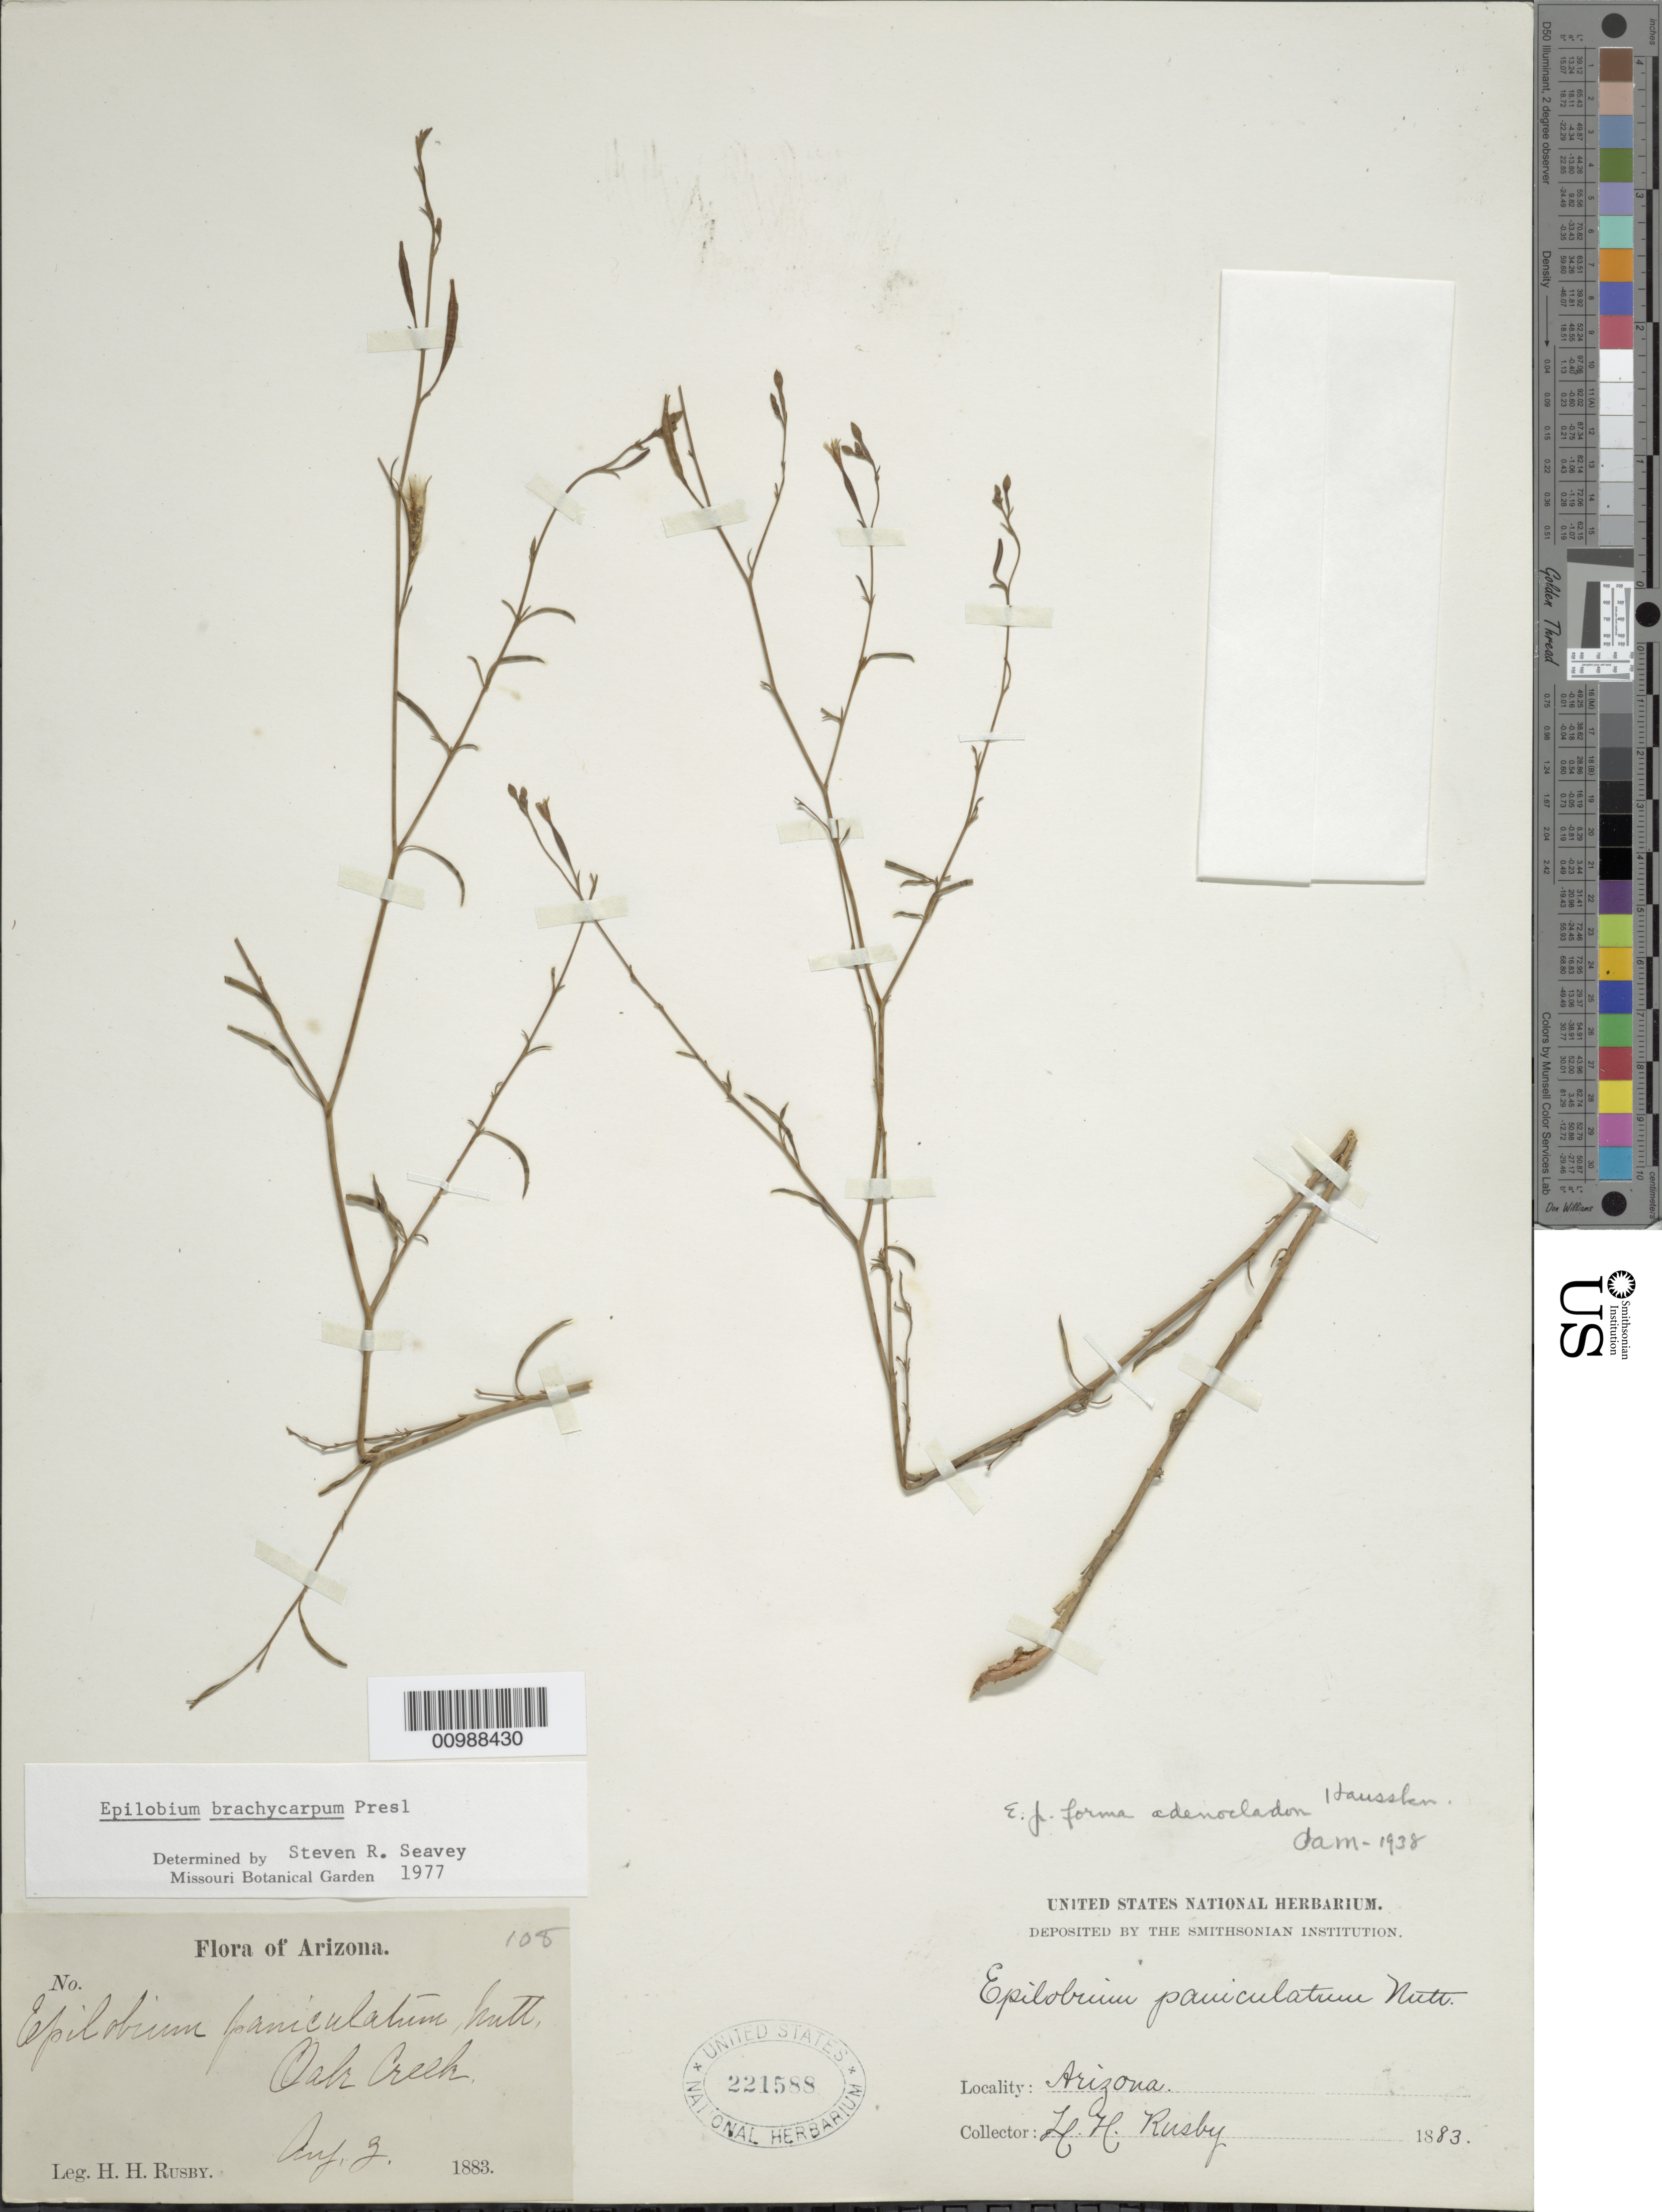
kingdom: Plantae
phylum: Tracheophyta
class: Magnoliopsida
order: Myrtales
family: Onagraceae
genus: Epilobium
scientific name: Epilobium brachycarpum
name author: C. Presl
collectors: H. H. Rusby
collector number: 108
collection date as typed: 03 Aug 1883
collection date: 1883-08-03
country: United States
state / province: Arizona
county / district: Yavapai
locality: Oak Creek.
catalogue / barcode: US 221588